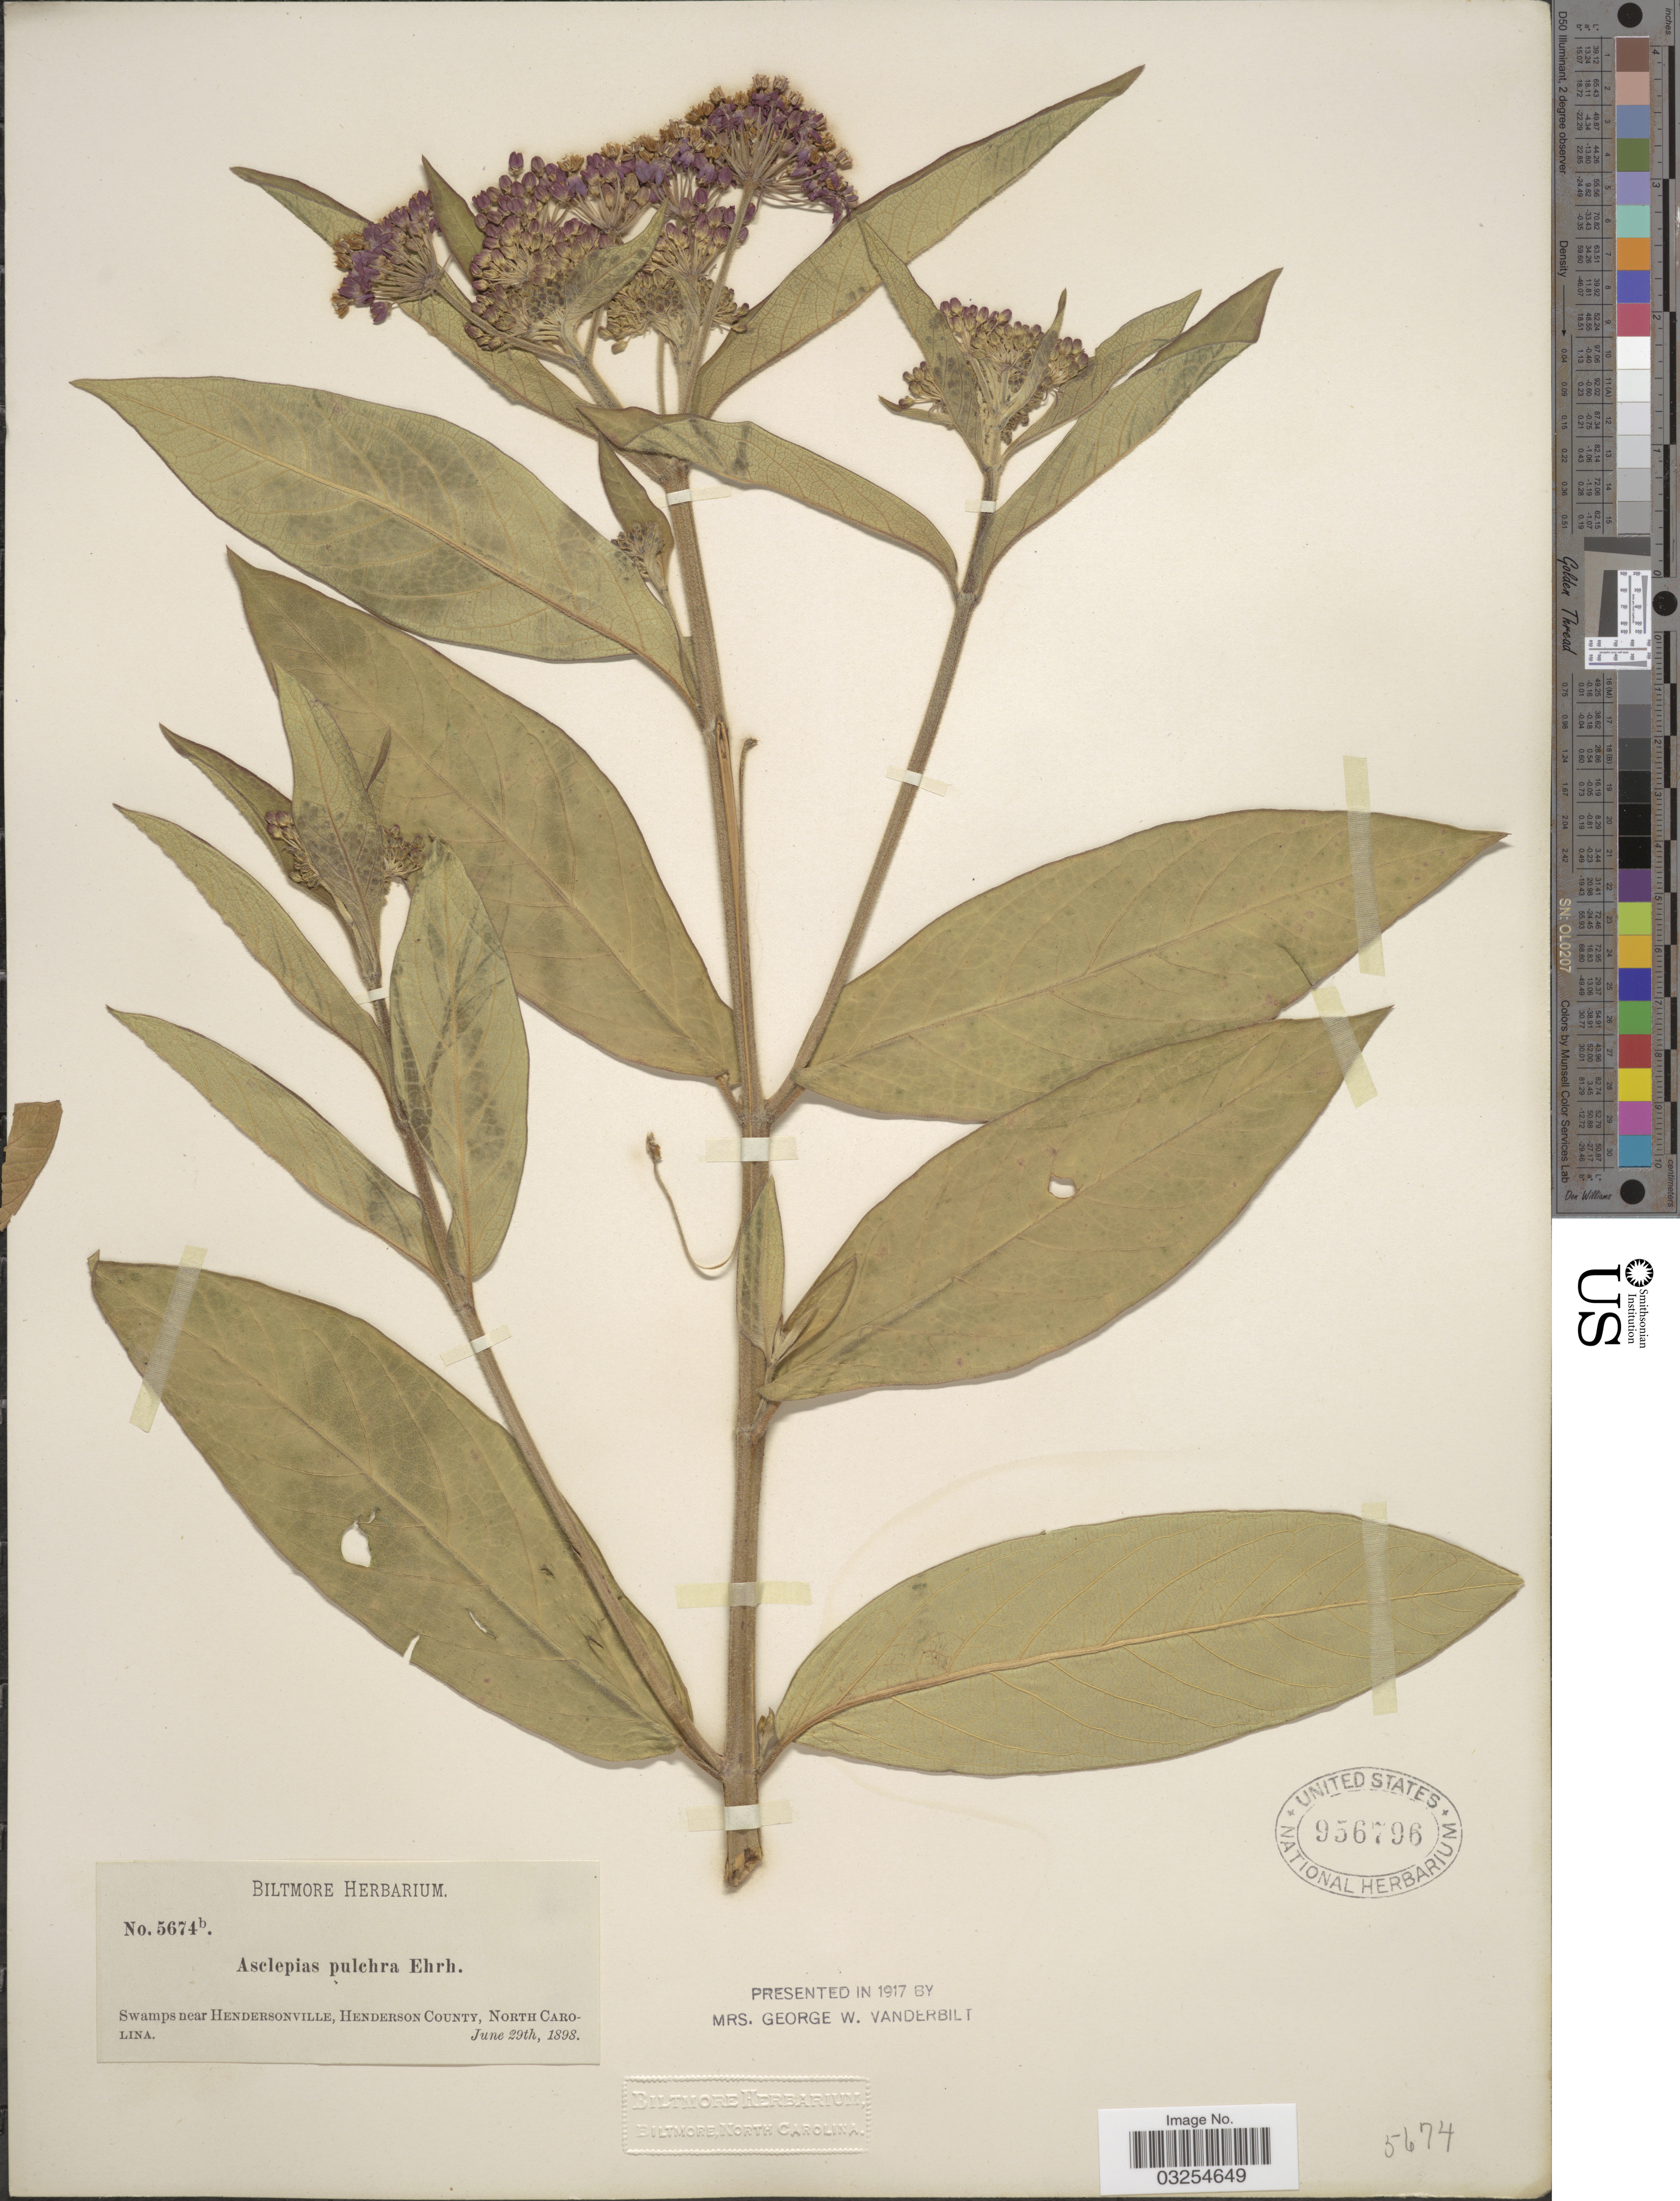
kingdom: Plantae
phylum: Tracheophyta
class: Magnoliopsida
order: Gentianales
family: Apocynaceae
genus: Asclepias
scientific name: Asclepias incarnata subsp. pulchra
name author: (Ehrh. ex Willd.) Woodson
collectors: ex herb. Biltmore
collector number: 5674b.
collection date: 1898-06-29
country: United States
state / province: North Carolina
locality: Swamps near Hendersonville, Henderson County.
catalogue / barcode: US 956796